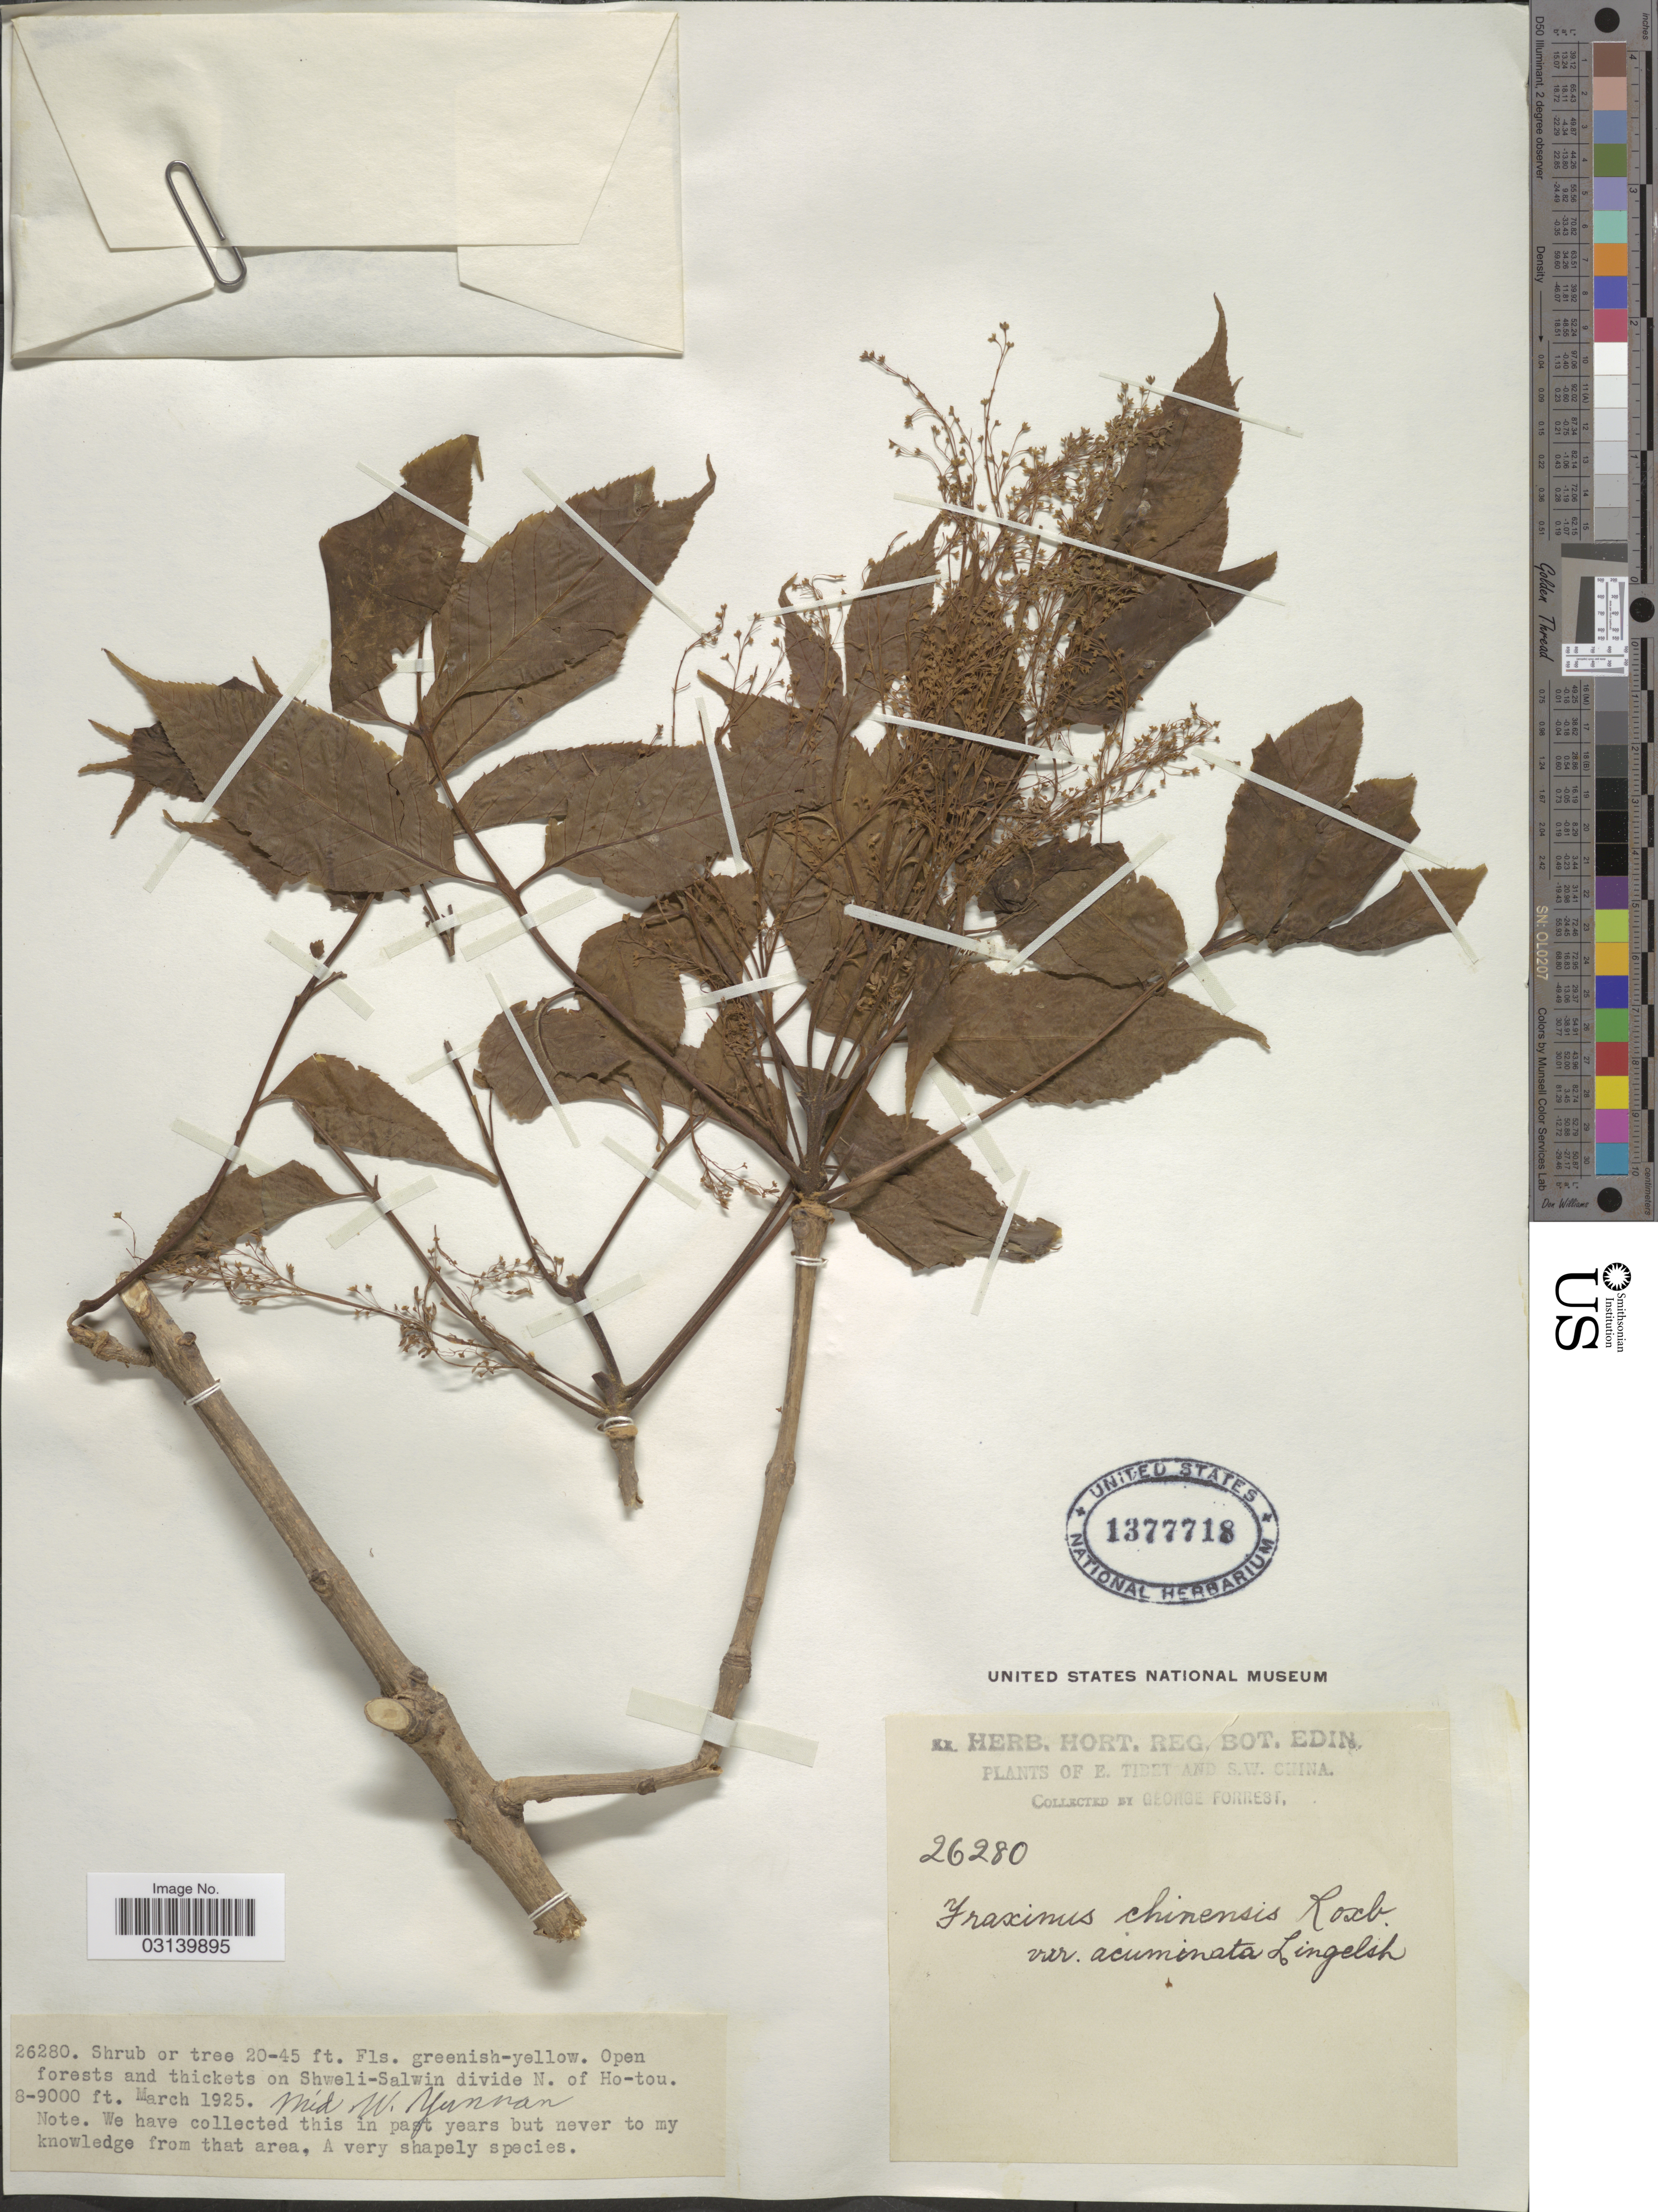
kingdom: Plantae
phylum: Tracheophyta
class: Magnoliopsida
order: Lamiales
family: Oleaceae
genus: Fraxinus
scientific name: Fraxinus chinensis var. acuminata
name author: Lingelsh.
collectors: G. Forrest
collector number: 26280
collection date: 1925-03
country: China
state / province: Yunnan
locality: Shweli-Salwin divide N. of Ho-tou. Mid. W. Yunnan. E. Tibet and S.W. China.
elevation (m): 2438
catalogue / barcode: US 1377718